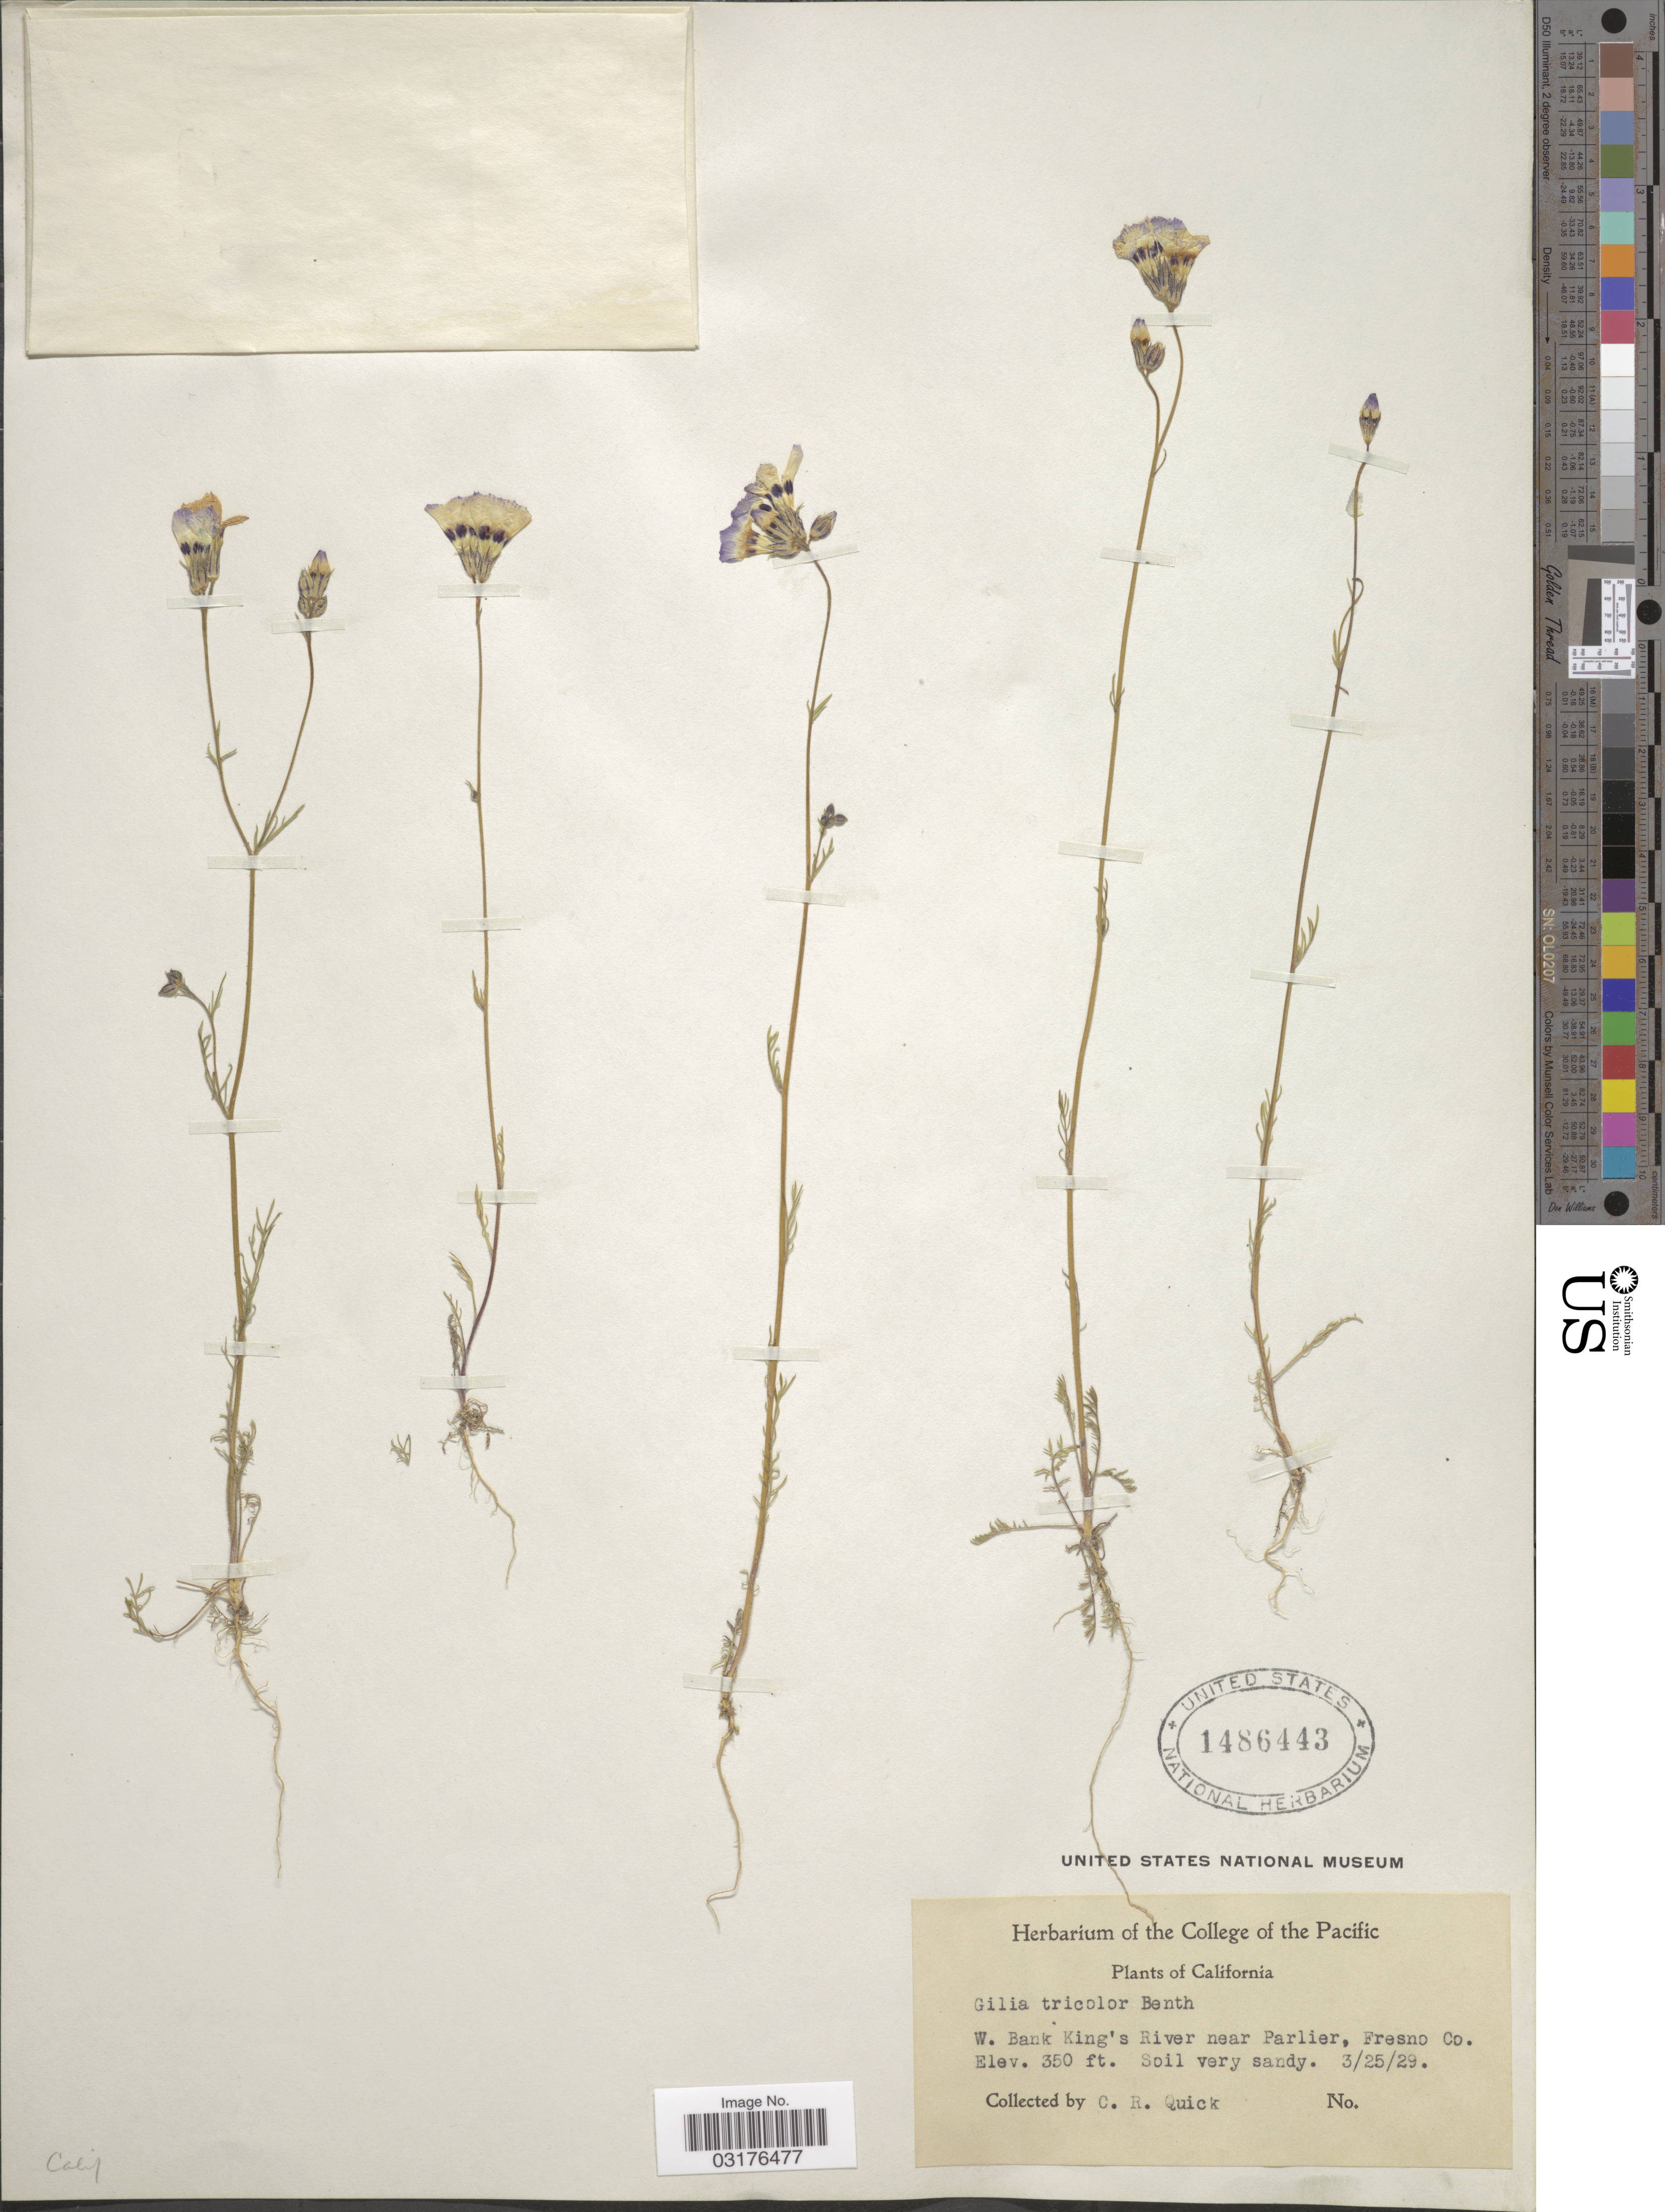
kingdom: Plantae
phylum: Tracheophyta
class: Magnoliopsida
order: Ericales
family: Polemoniaceae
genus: Gilia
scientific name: Gilia tricolor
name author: Benth.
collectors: C. Quick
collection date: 1929-03-25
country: United States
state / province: California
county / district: Fresno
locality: W. Bank King's River near Parlier, Fresno Co.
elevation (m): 107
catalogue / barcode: US 1486443